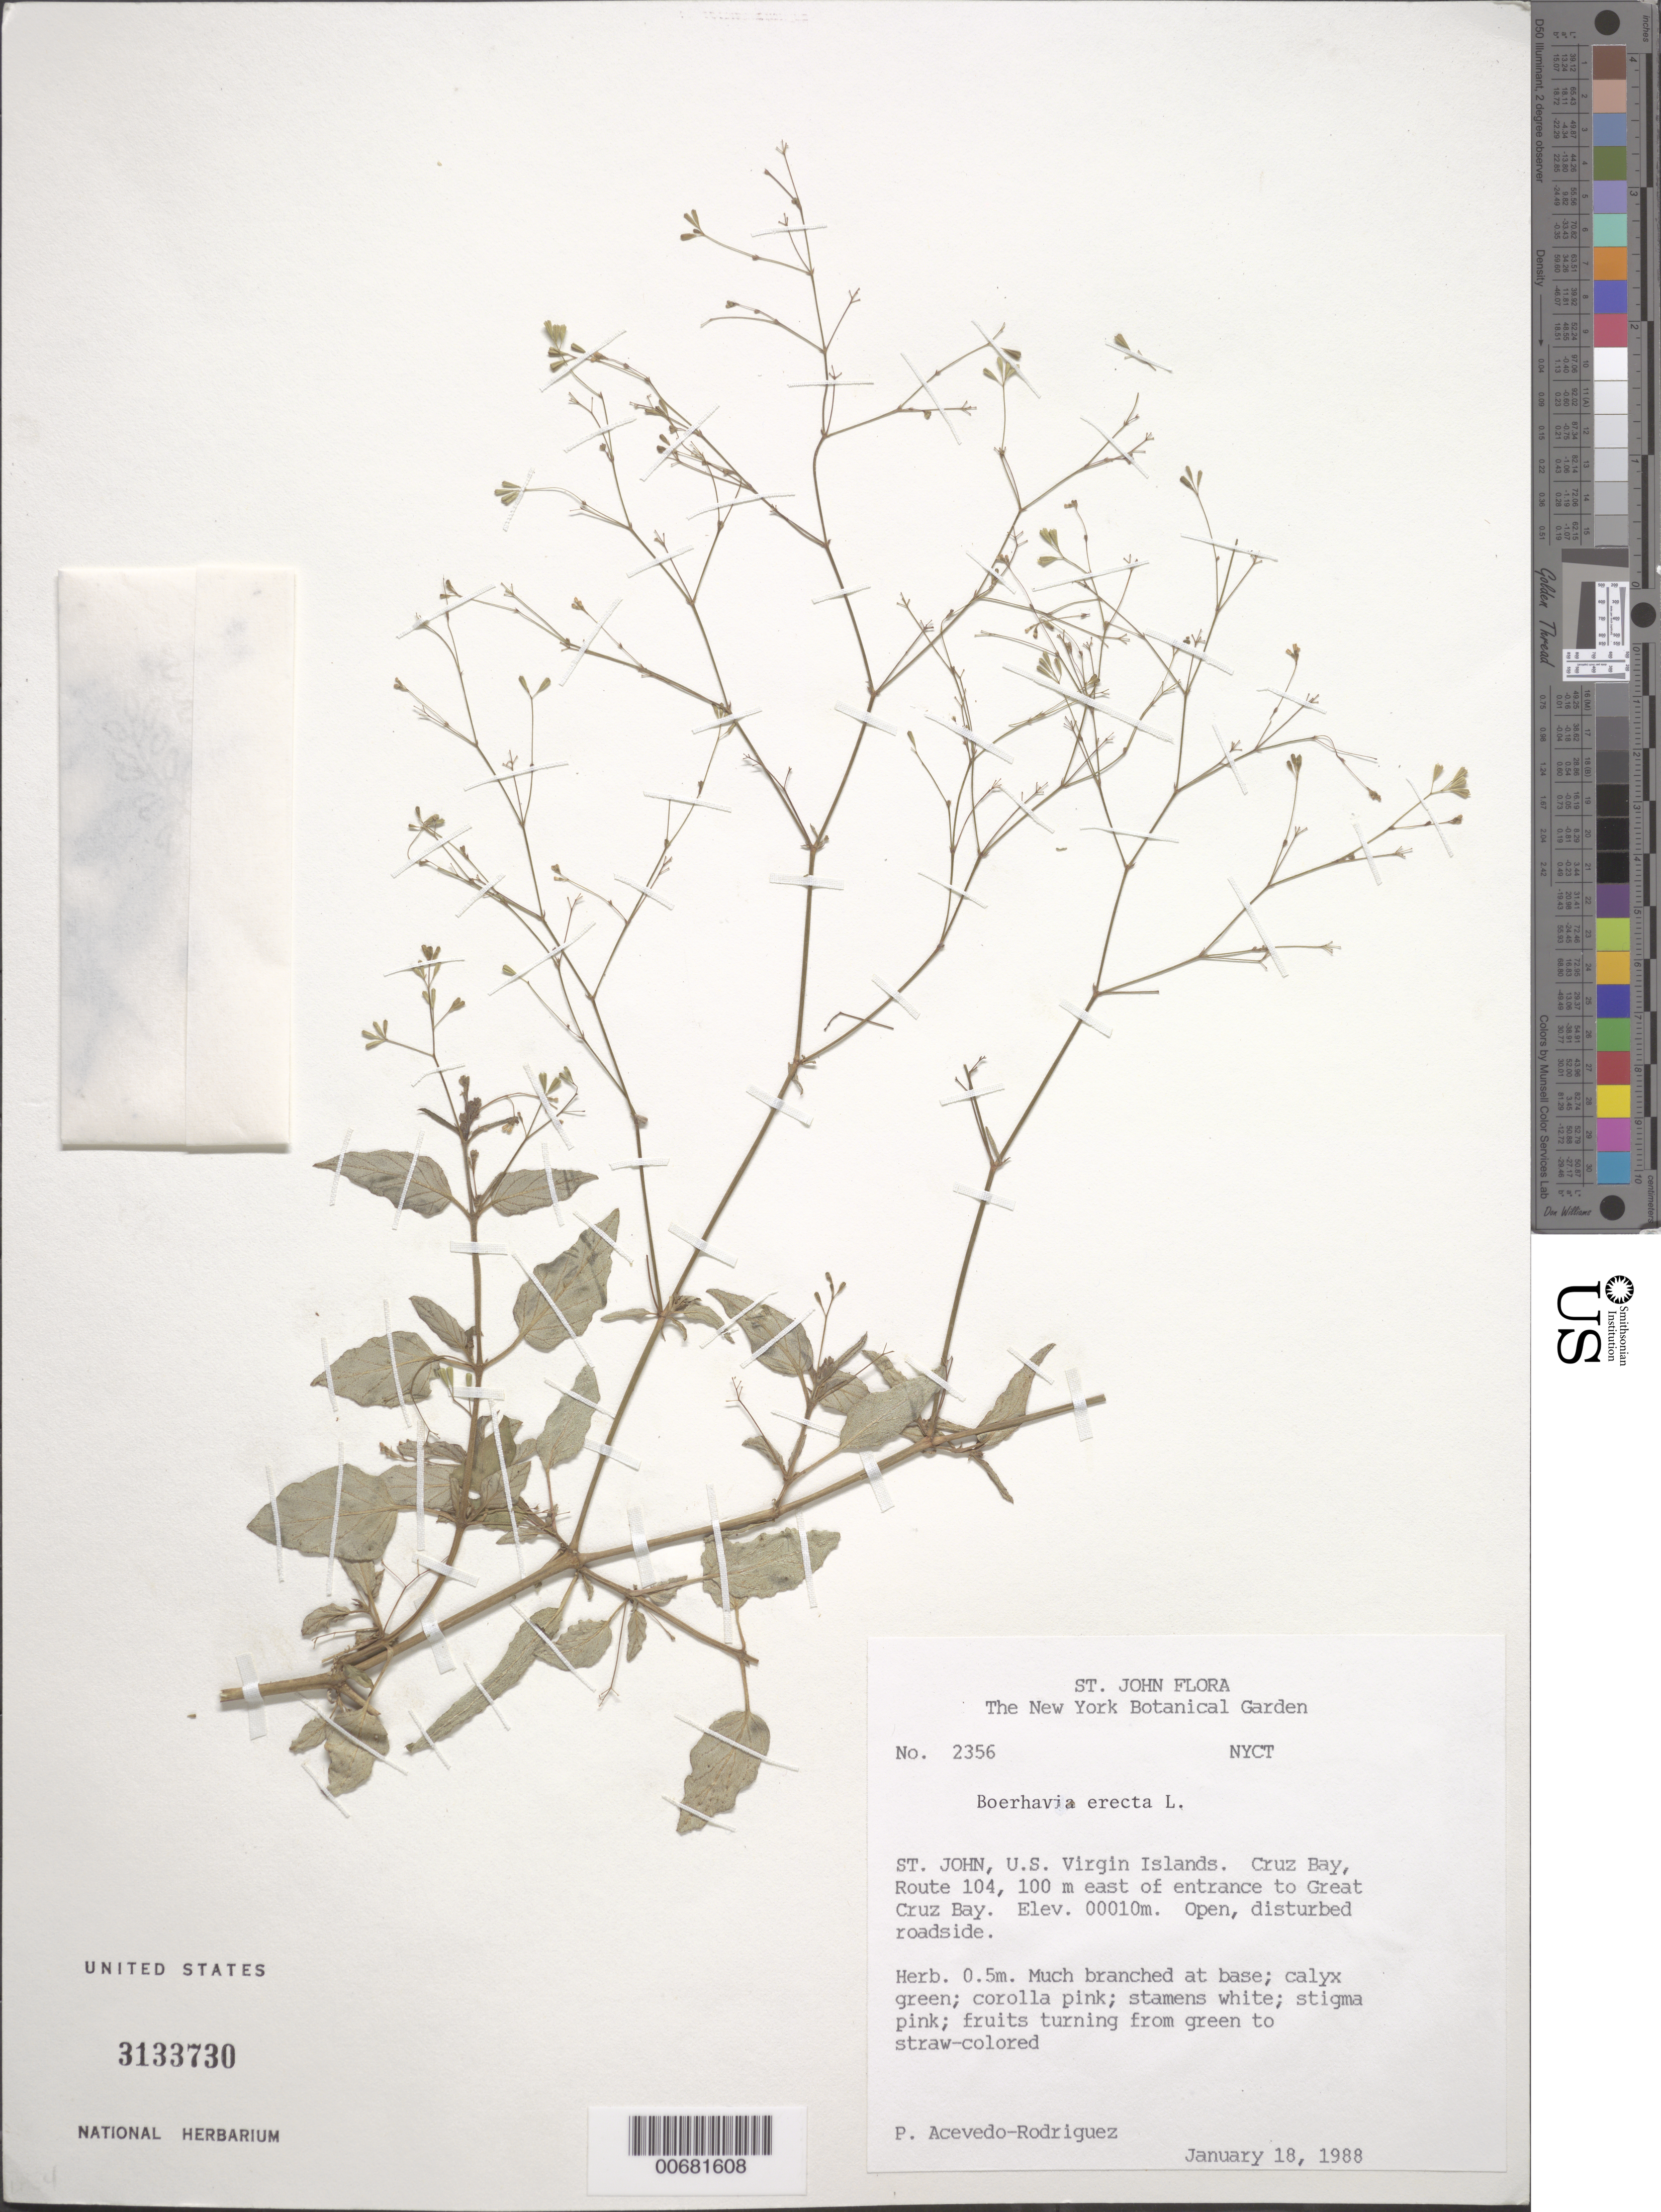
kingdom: Plantae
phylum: Tracheophyta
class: Magnoliopsida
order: Caryophyllales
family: Nyctaginaceae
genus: Boerhavia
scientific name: Boerhavia erecta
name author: L.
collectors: P. Acevedo-Rodr.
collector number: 2356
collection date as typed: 18 Jan 1988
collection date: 1988-01-18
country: U.S. Virgin Islands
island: St. John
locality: Cruz Bay Quarter; Route 104, 100 m east of entrance to Great Cruz Bay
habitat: Open, disturbed roadside.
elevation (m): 10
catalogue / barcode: US 3133730